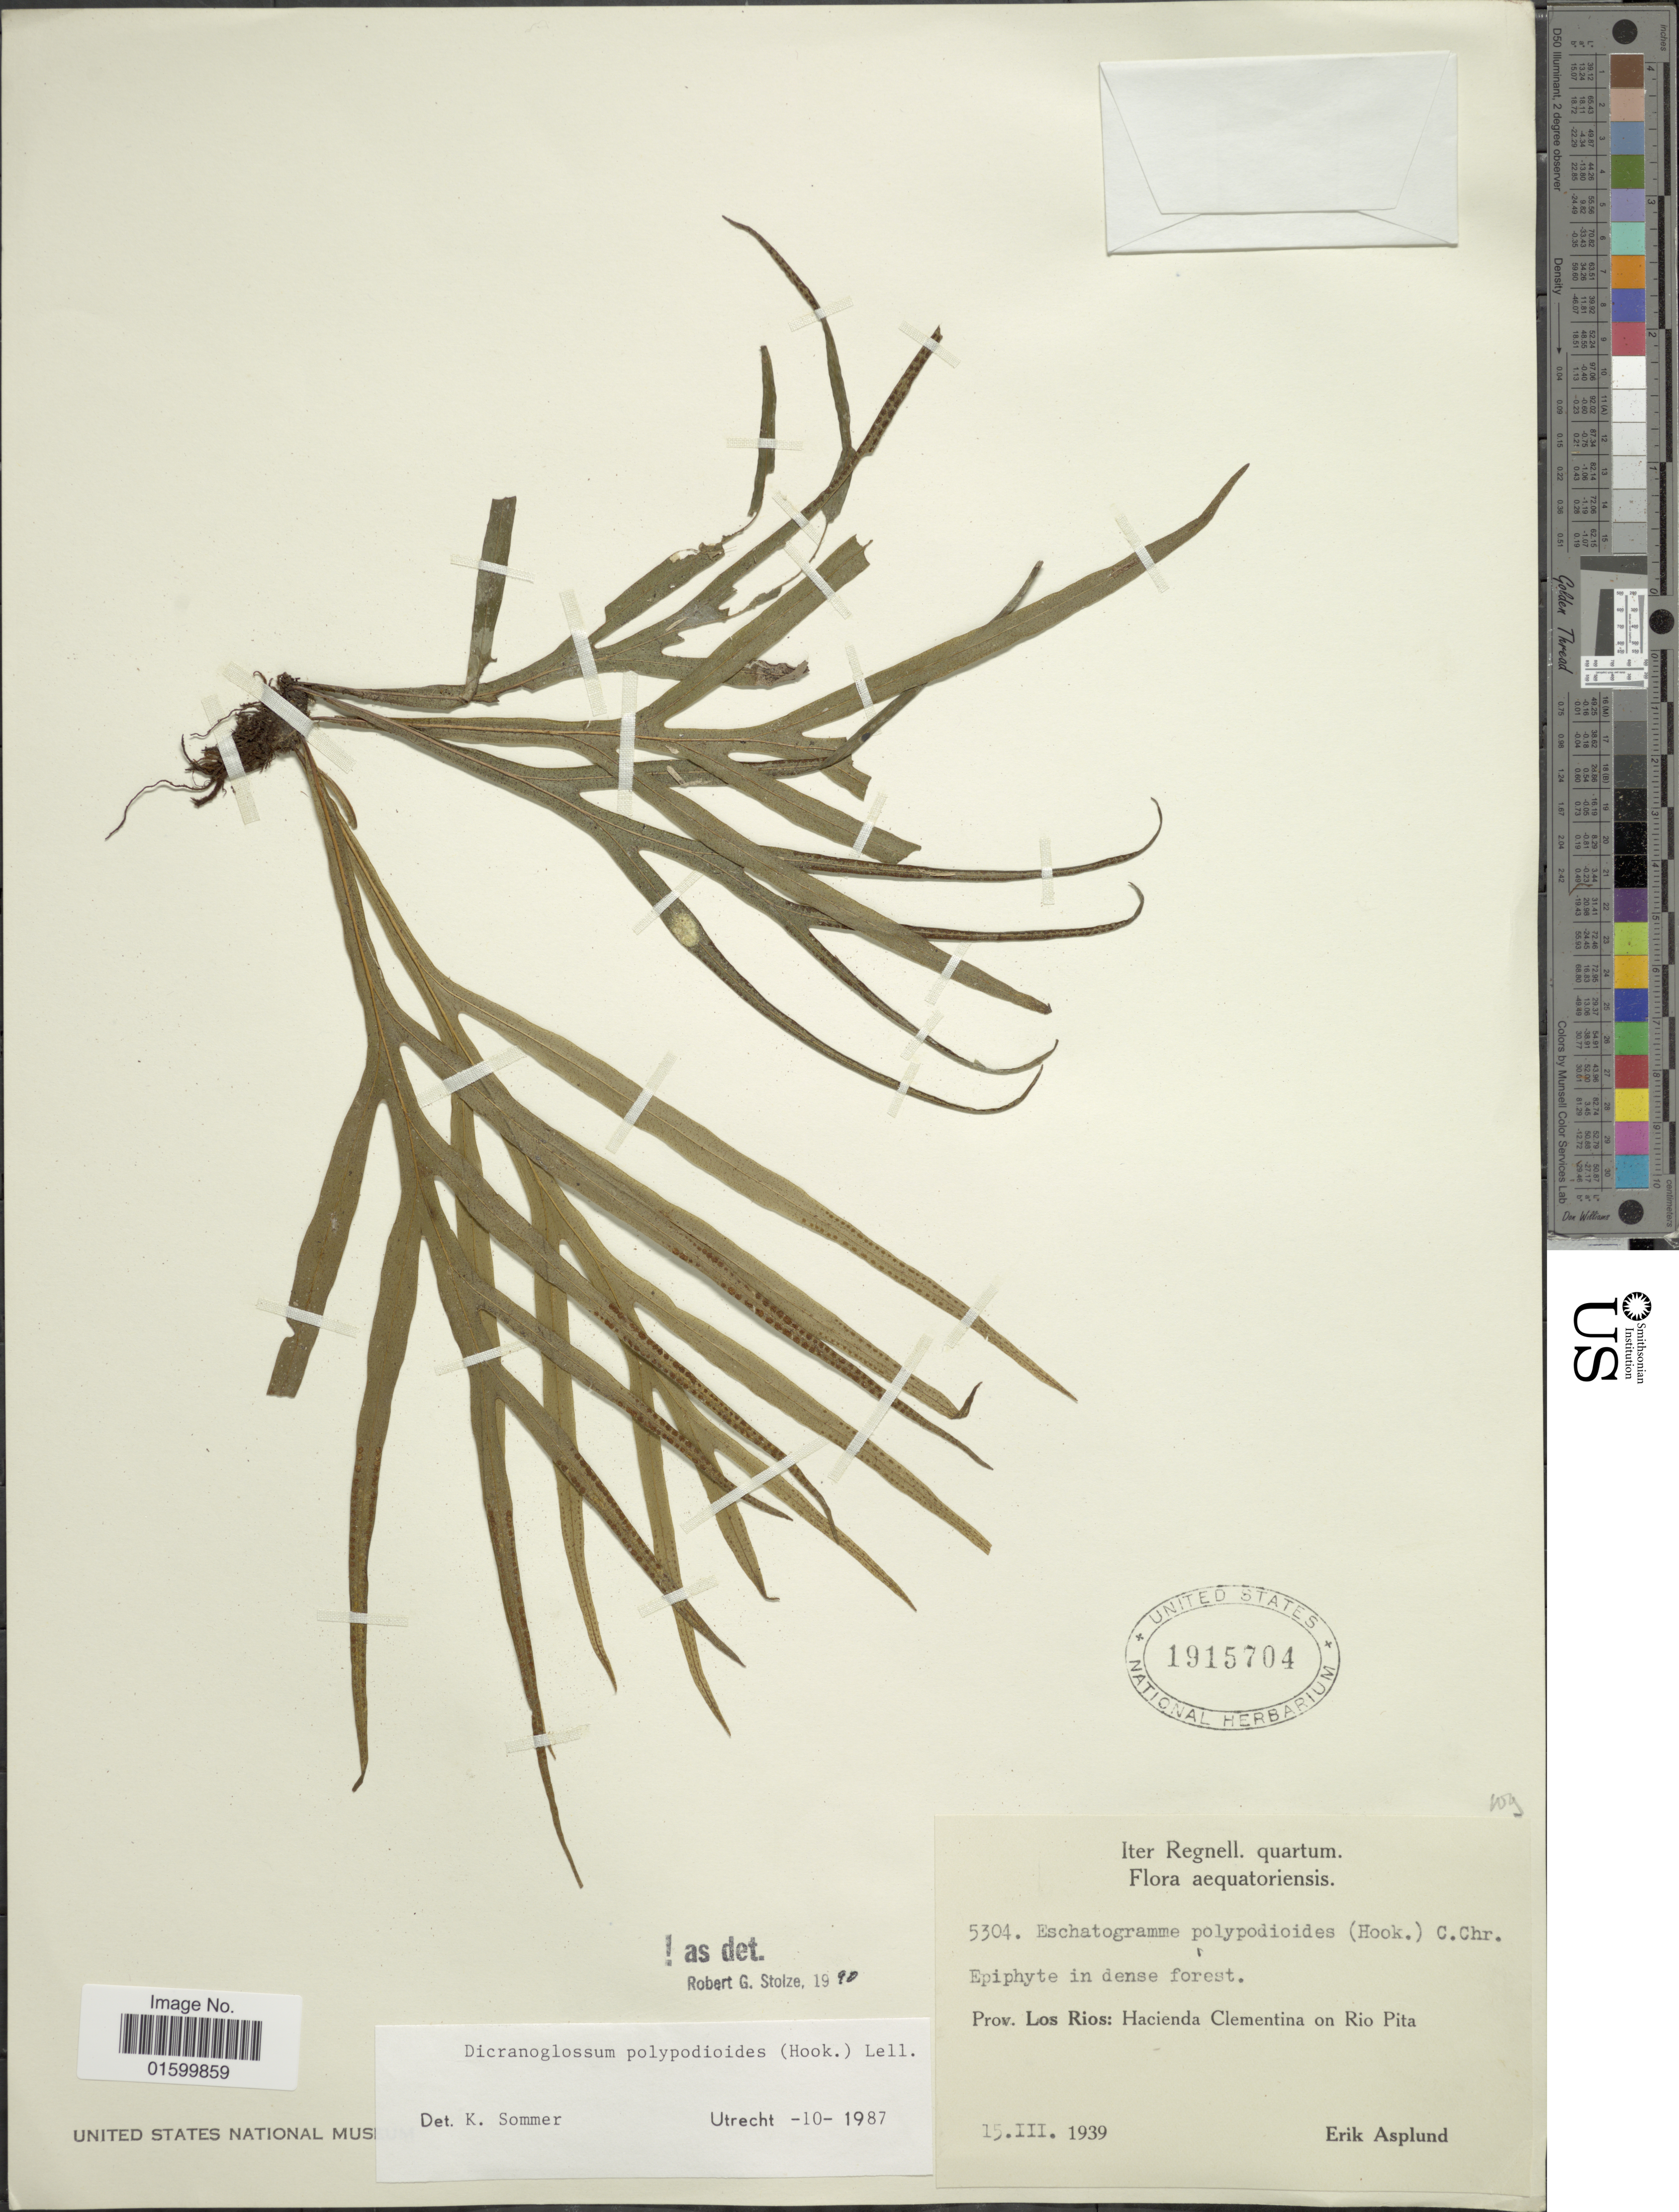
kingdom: Plantae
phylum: Tracheophyta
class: Polypodiopsida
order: Polypodiales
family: Polypodiaceae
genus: Pleopeltis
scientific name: Pleopeltis polypodioides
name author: (L.) E.G. Andrews & Windham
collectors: E. Asplund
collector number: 5304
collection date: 1939-03-15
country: Ecuador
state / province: Los Ríos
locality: Aequatoriensis, Prov. Los Rios: Hacienda Clementina on Rio Pita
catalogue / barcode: US 1915704